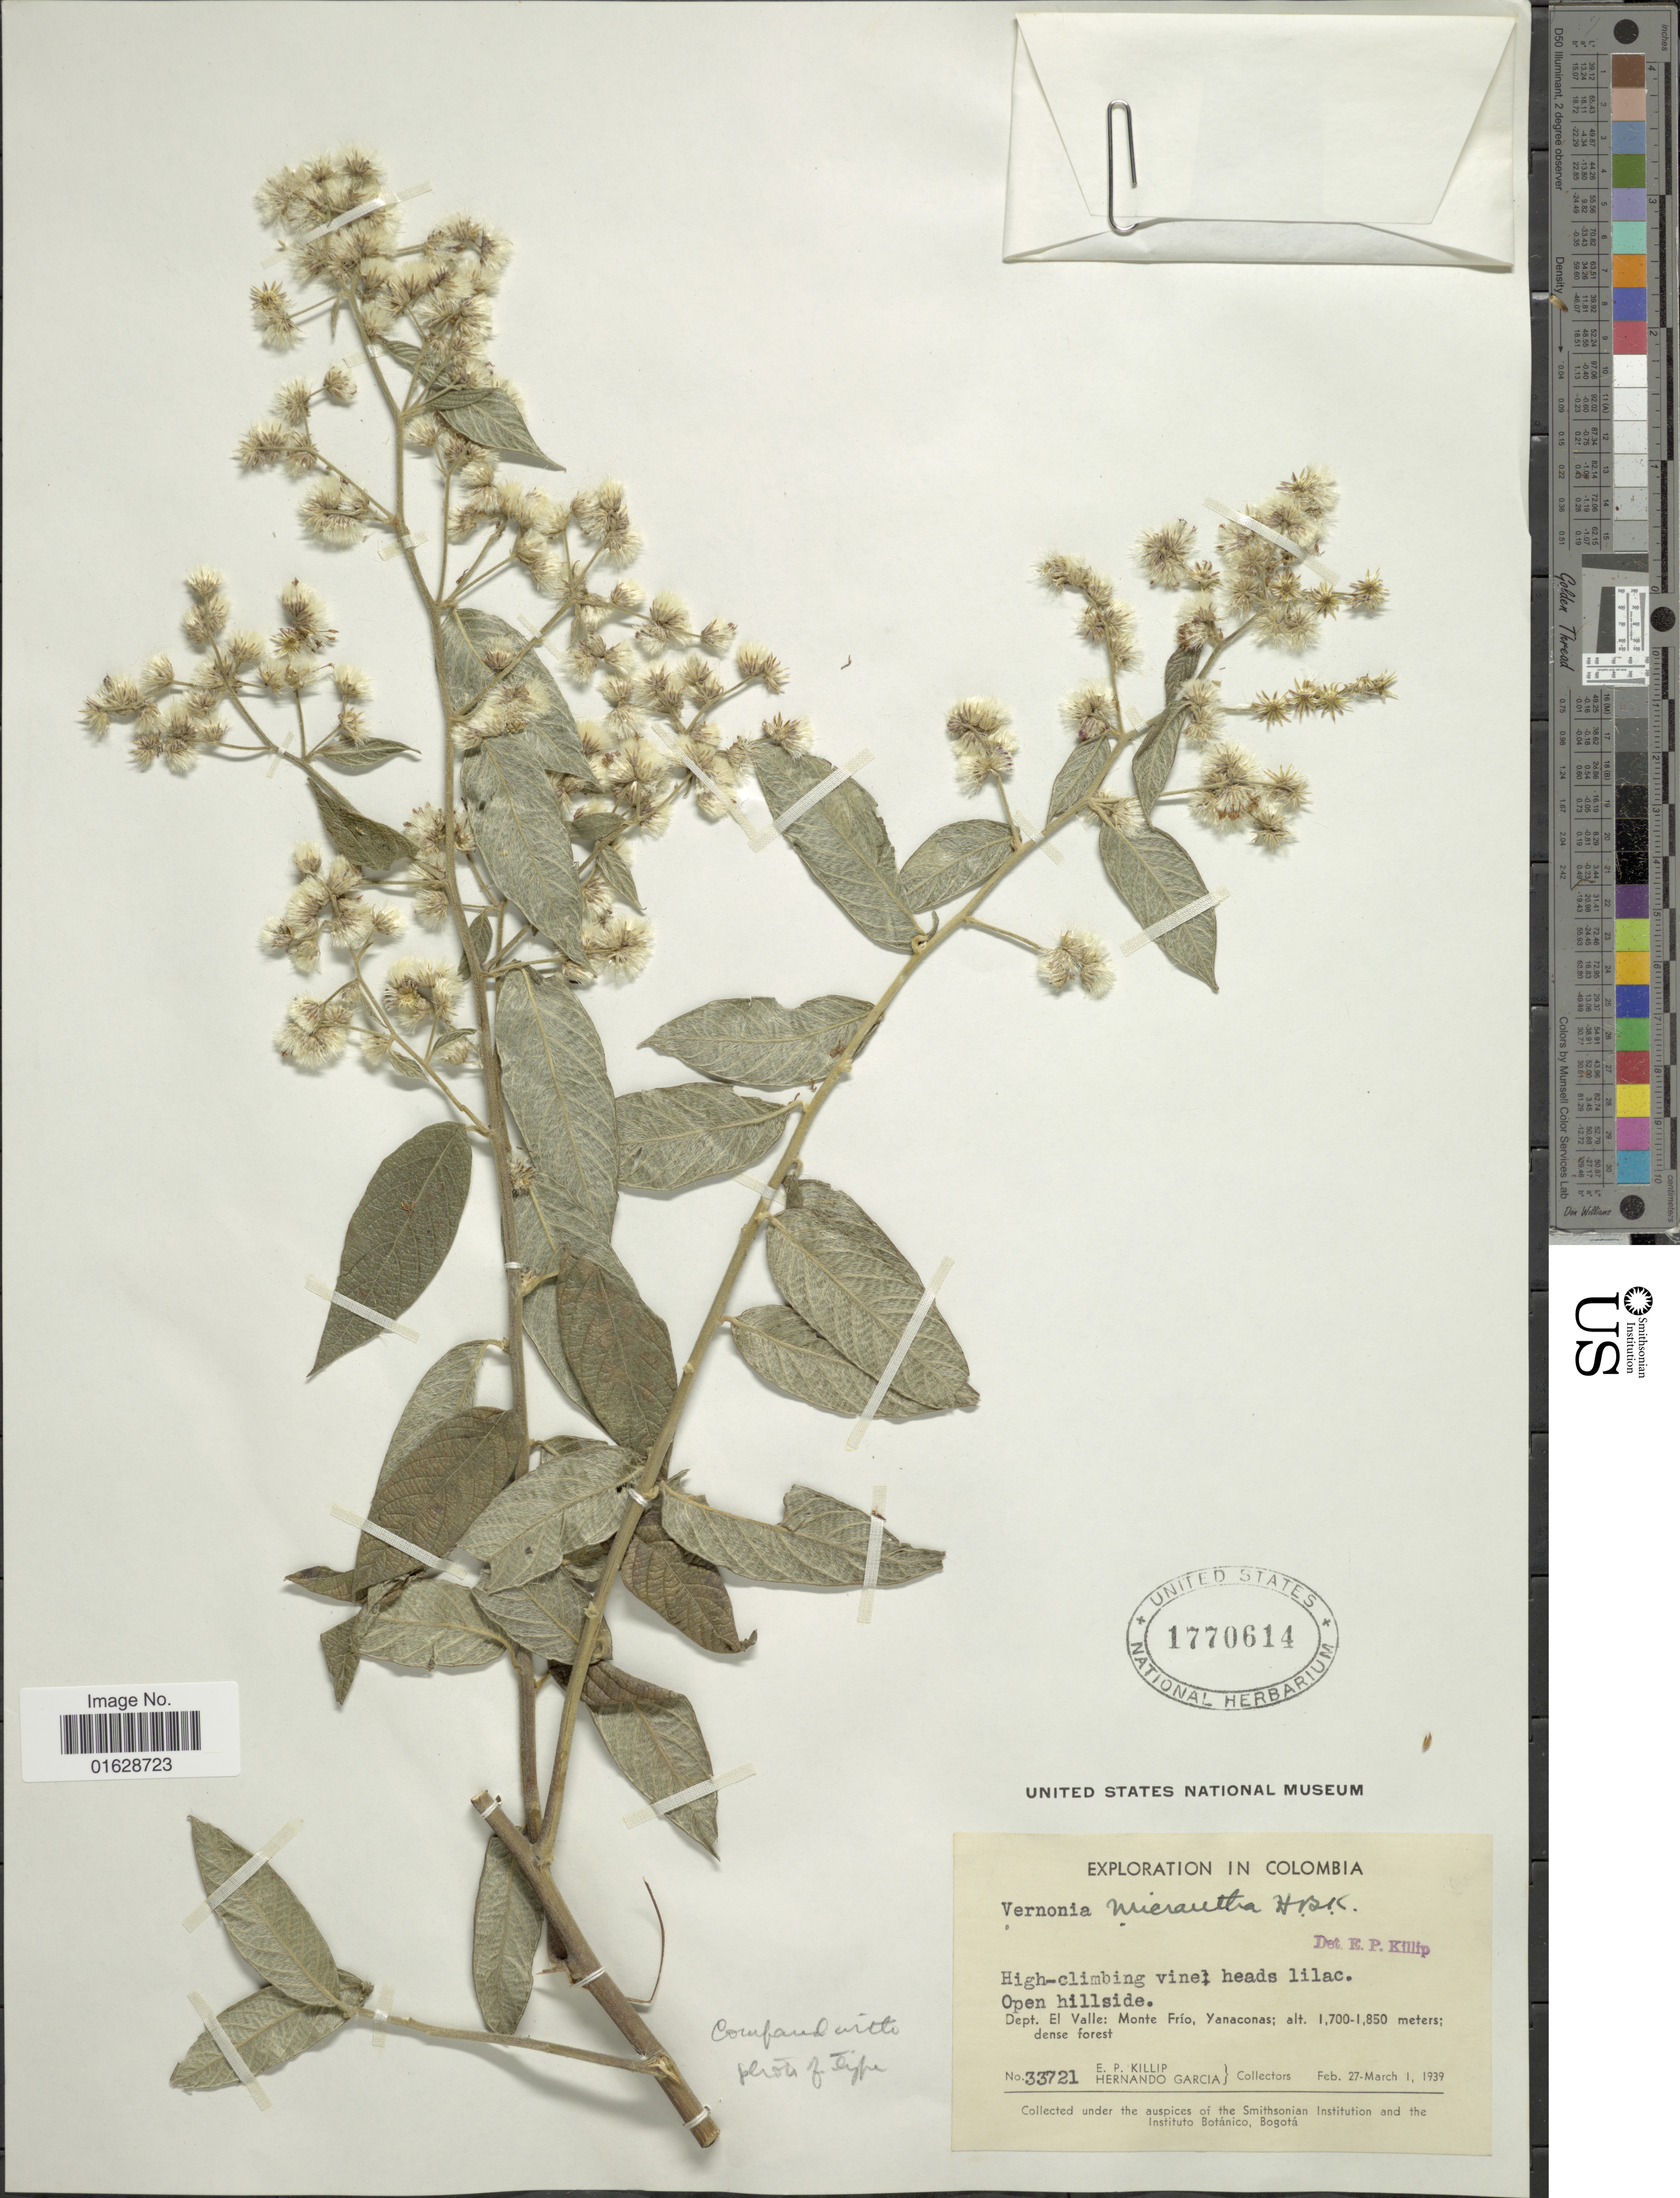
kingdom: Plantae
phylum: Tracheophyta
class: Magnoliopsida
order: Asterales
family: Asteraceae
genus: Lepidaploa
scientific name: Lepidaploa canescens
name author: (Kunth) H. Rob.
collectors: E. P. Killip & H. Garcia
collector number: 33721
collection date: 1939-02-27/1939-03-01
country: Colombia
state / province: Valle del Cauca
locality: Colombia. Dept. El Valle: monte Frio, Yanaconas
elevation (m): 1700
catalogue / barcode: US 1770614